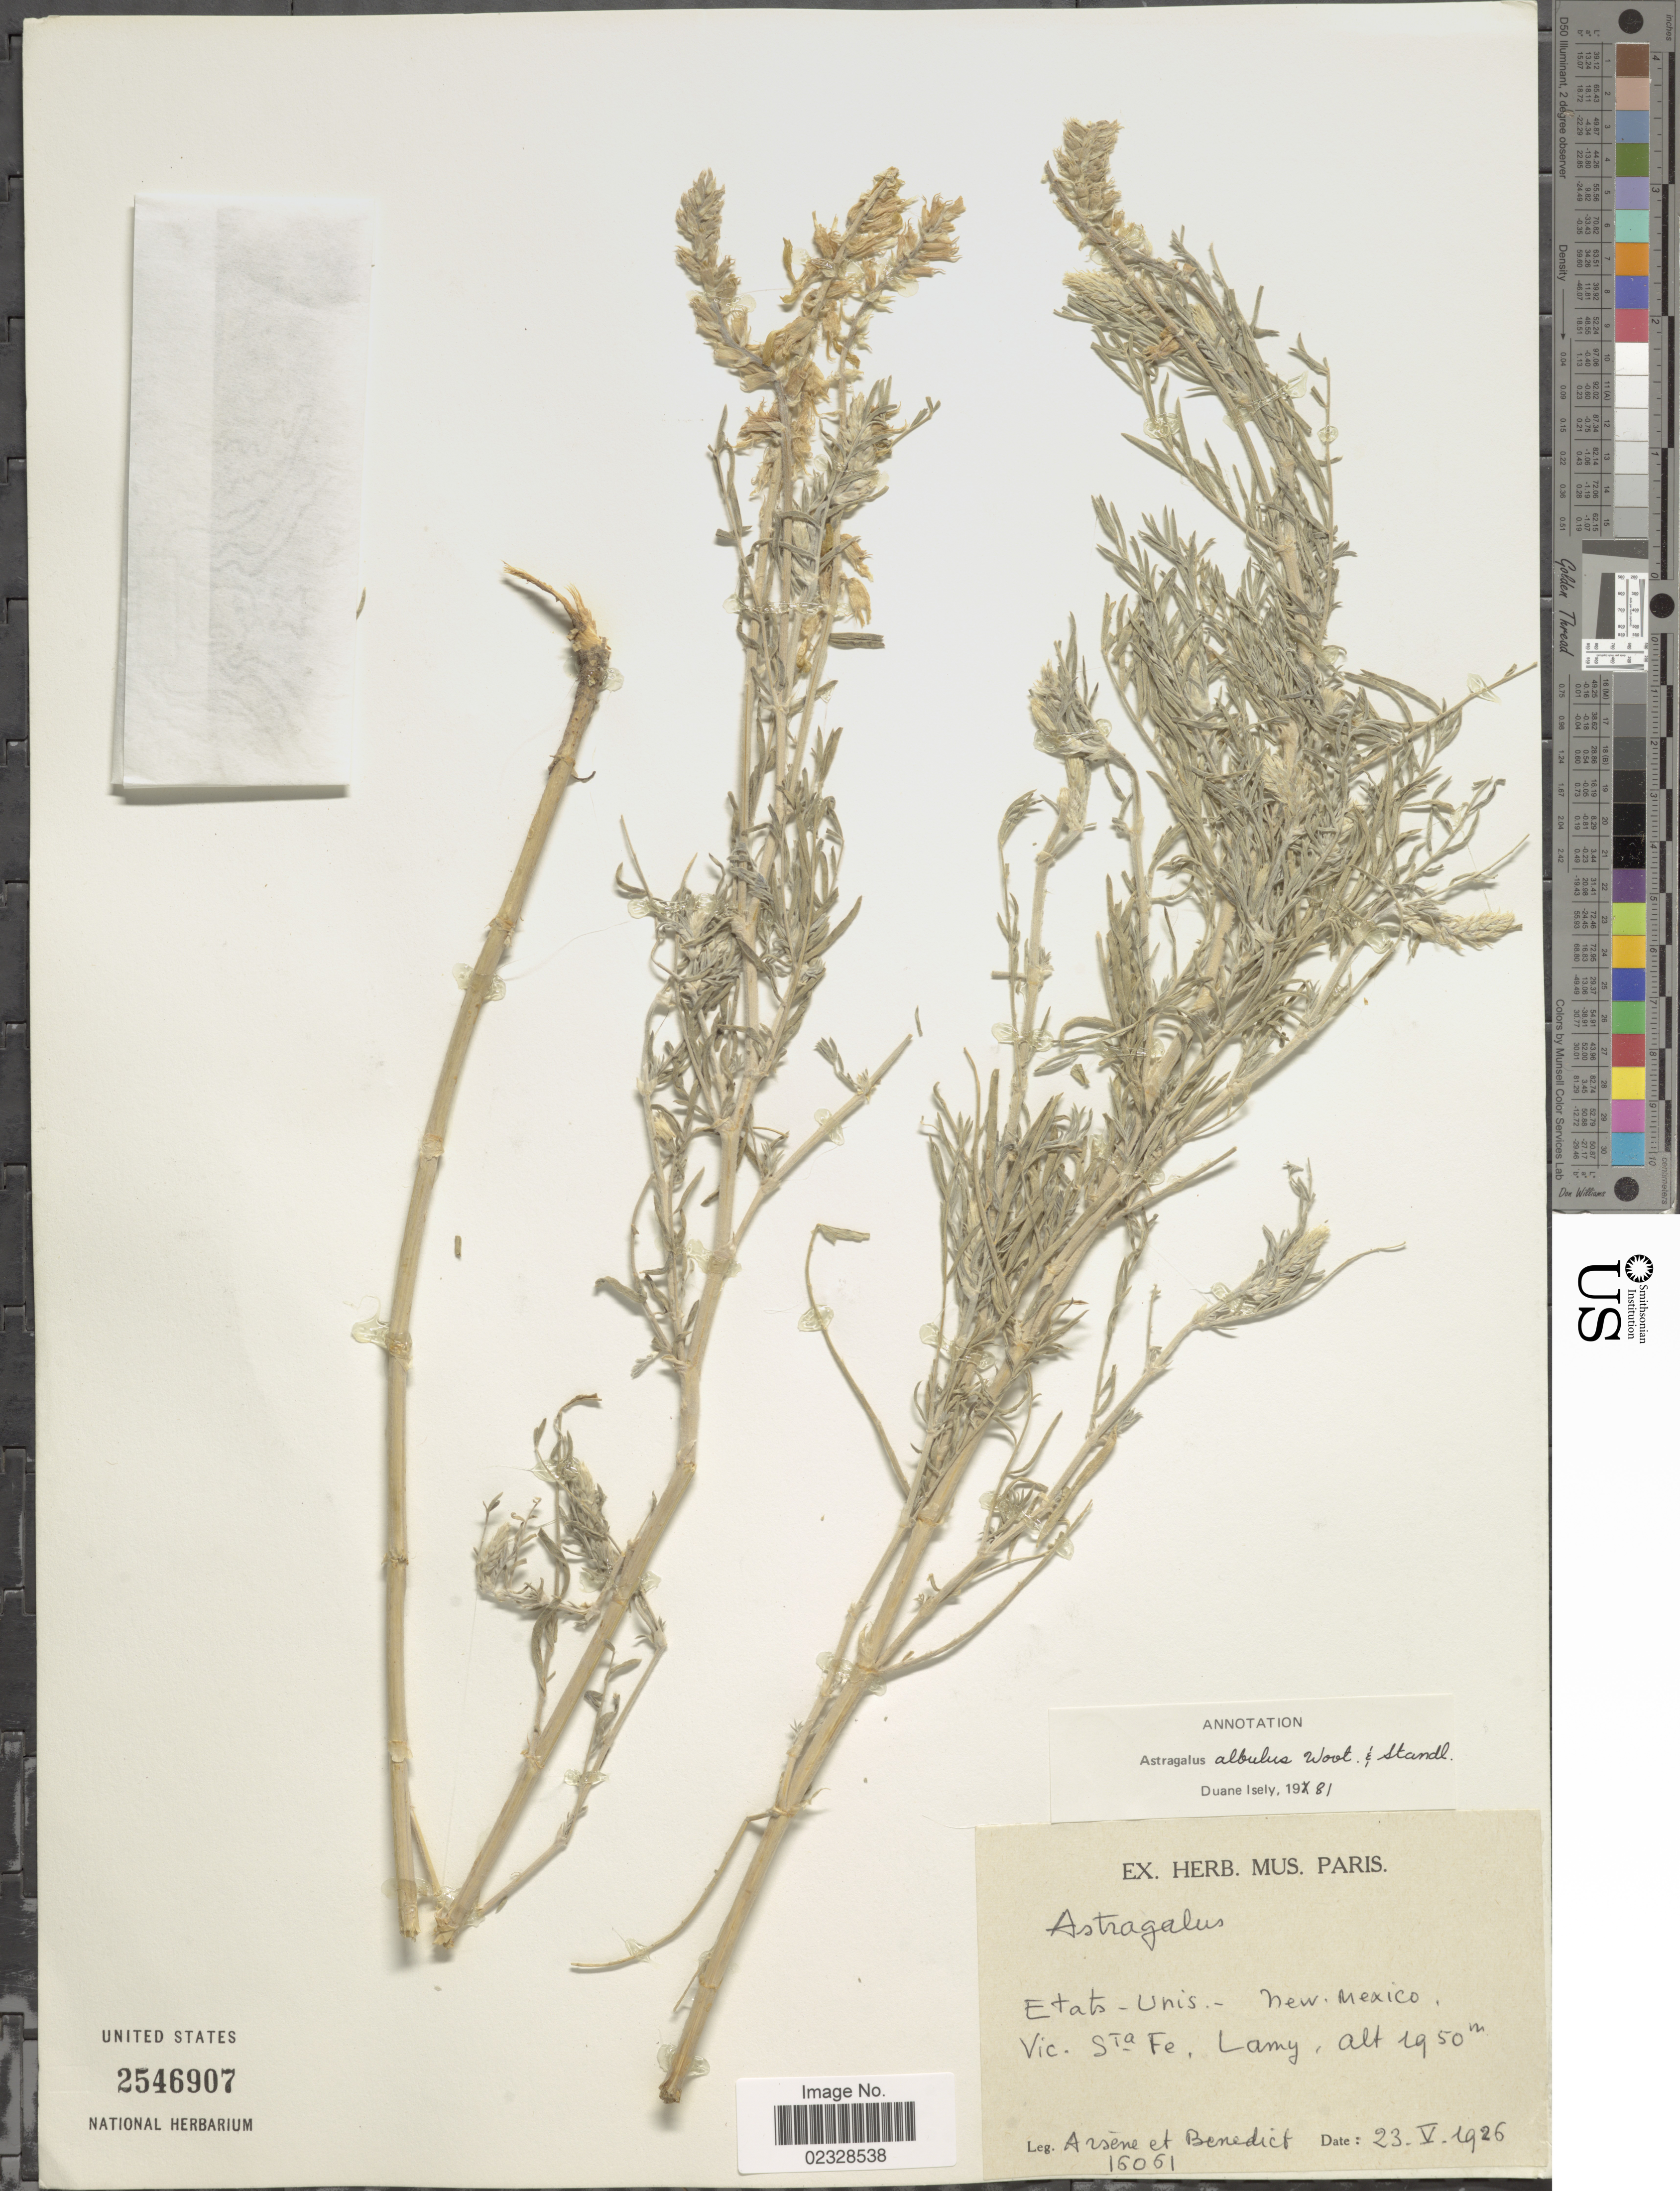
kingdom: Plantae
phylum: Tracheophyta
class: Magnoliopsida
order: Fabales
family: Fabaceae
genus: Astragalus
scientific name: Astragalus albulus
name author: Wooton & Standl.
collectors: -- Arsène & B. Ayers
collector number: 15051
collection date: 1926-05-23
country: United States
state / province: New Mexico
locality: Etats - Unis. - New Mexico. Vic. Sta. Fe, Lamy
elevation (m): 1950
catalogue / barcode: US 2546907